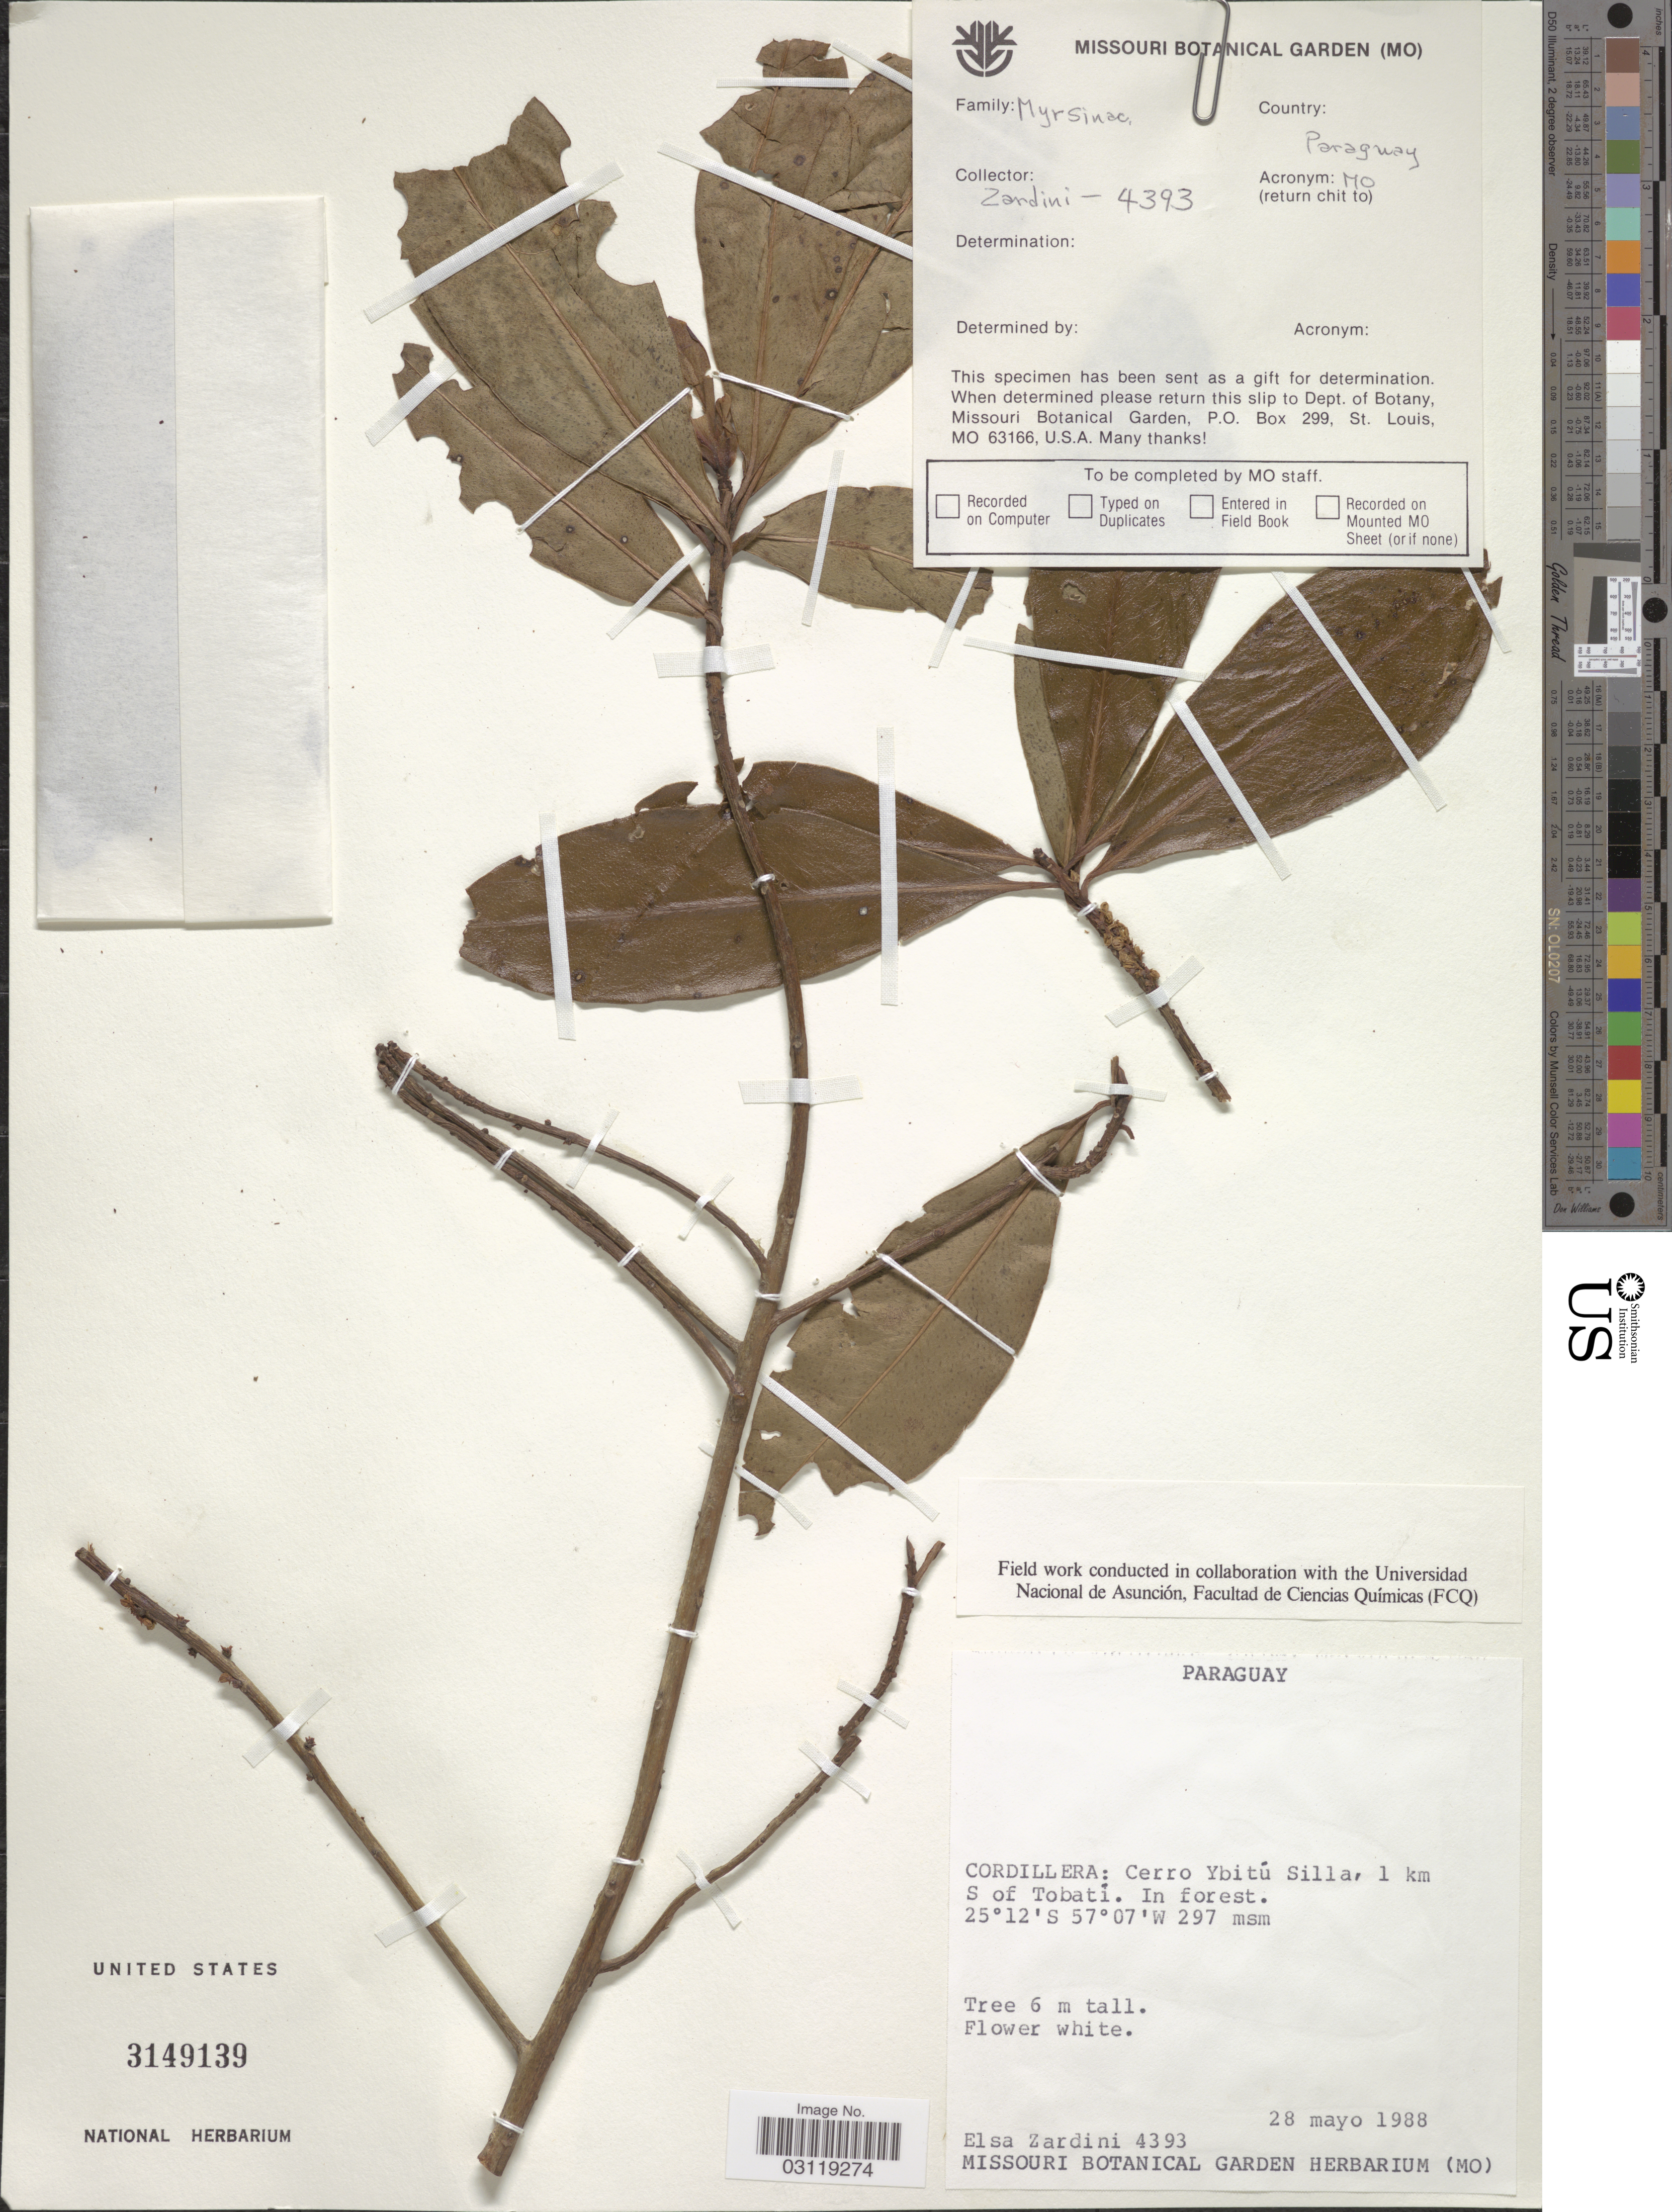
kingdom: Plantae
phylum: Tracheophyta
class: Magnoliopsida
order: Ericales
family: Primulaceae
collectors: E. M. Zardini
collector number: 4393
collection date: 1988-05-28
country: Paraguay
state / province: Cordillera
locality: Cerro Ybitú Silla, 1 km S of Tobatí.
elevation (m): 297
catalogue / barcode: US 3149139